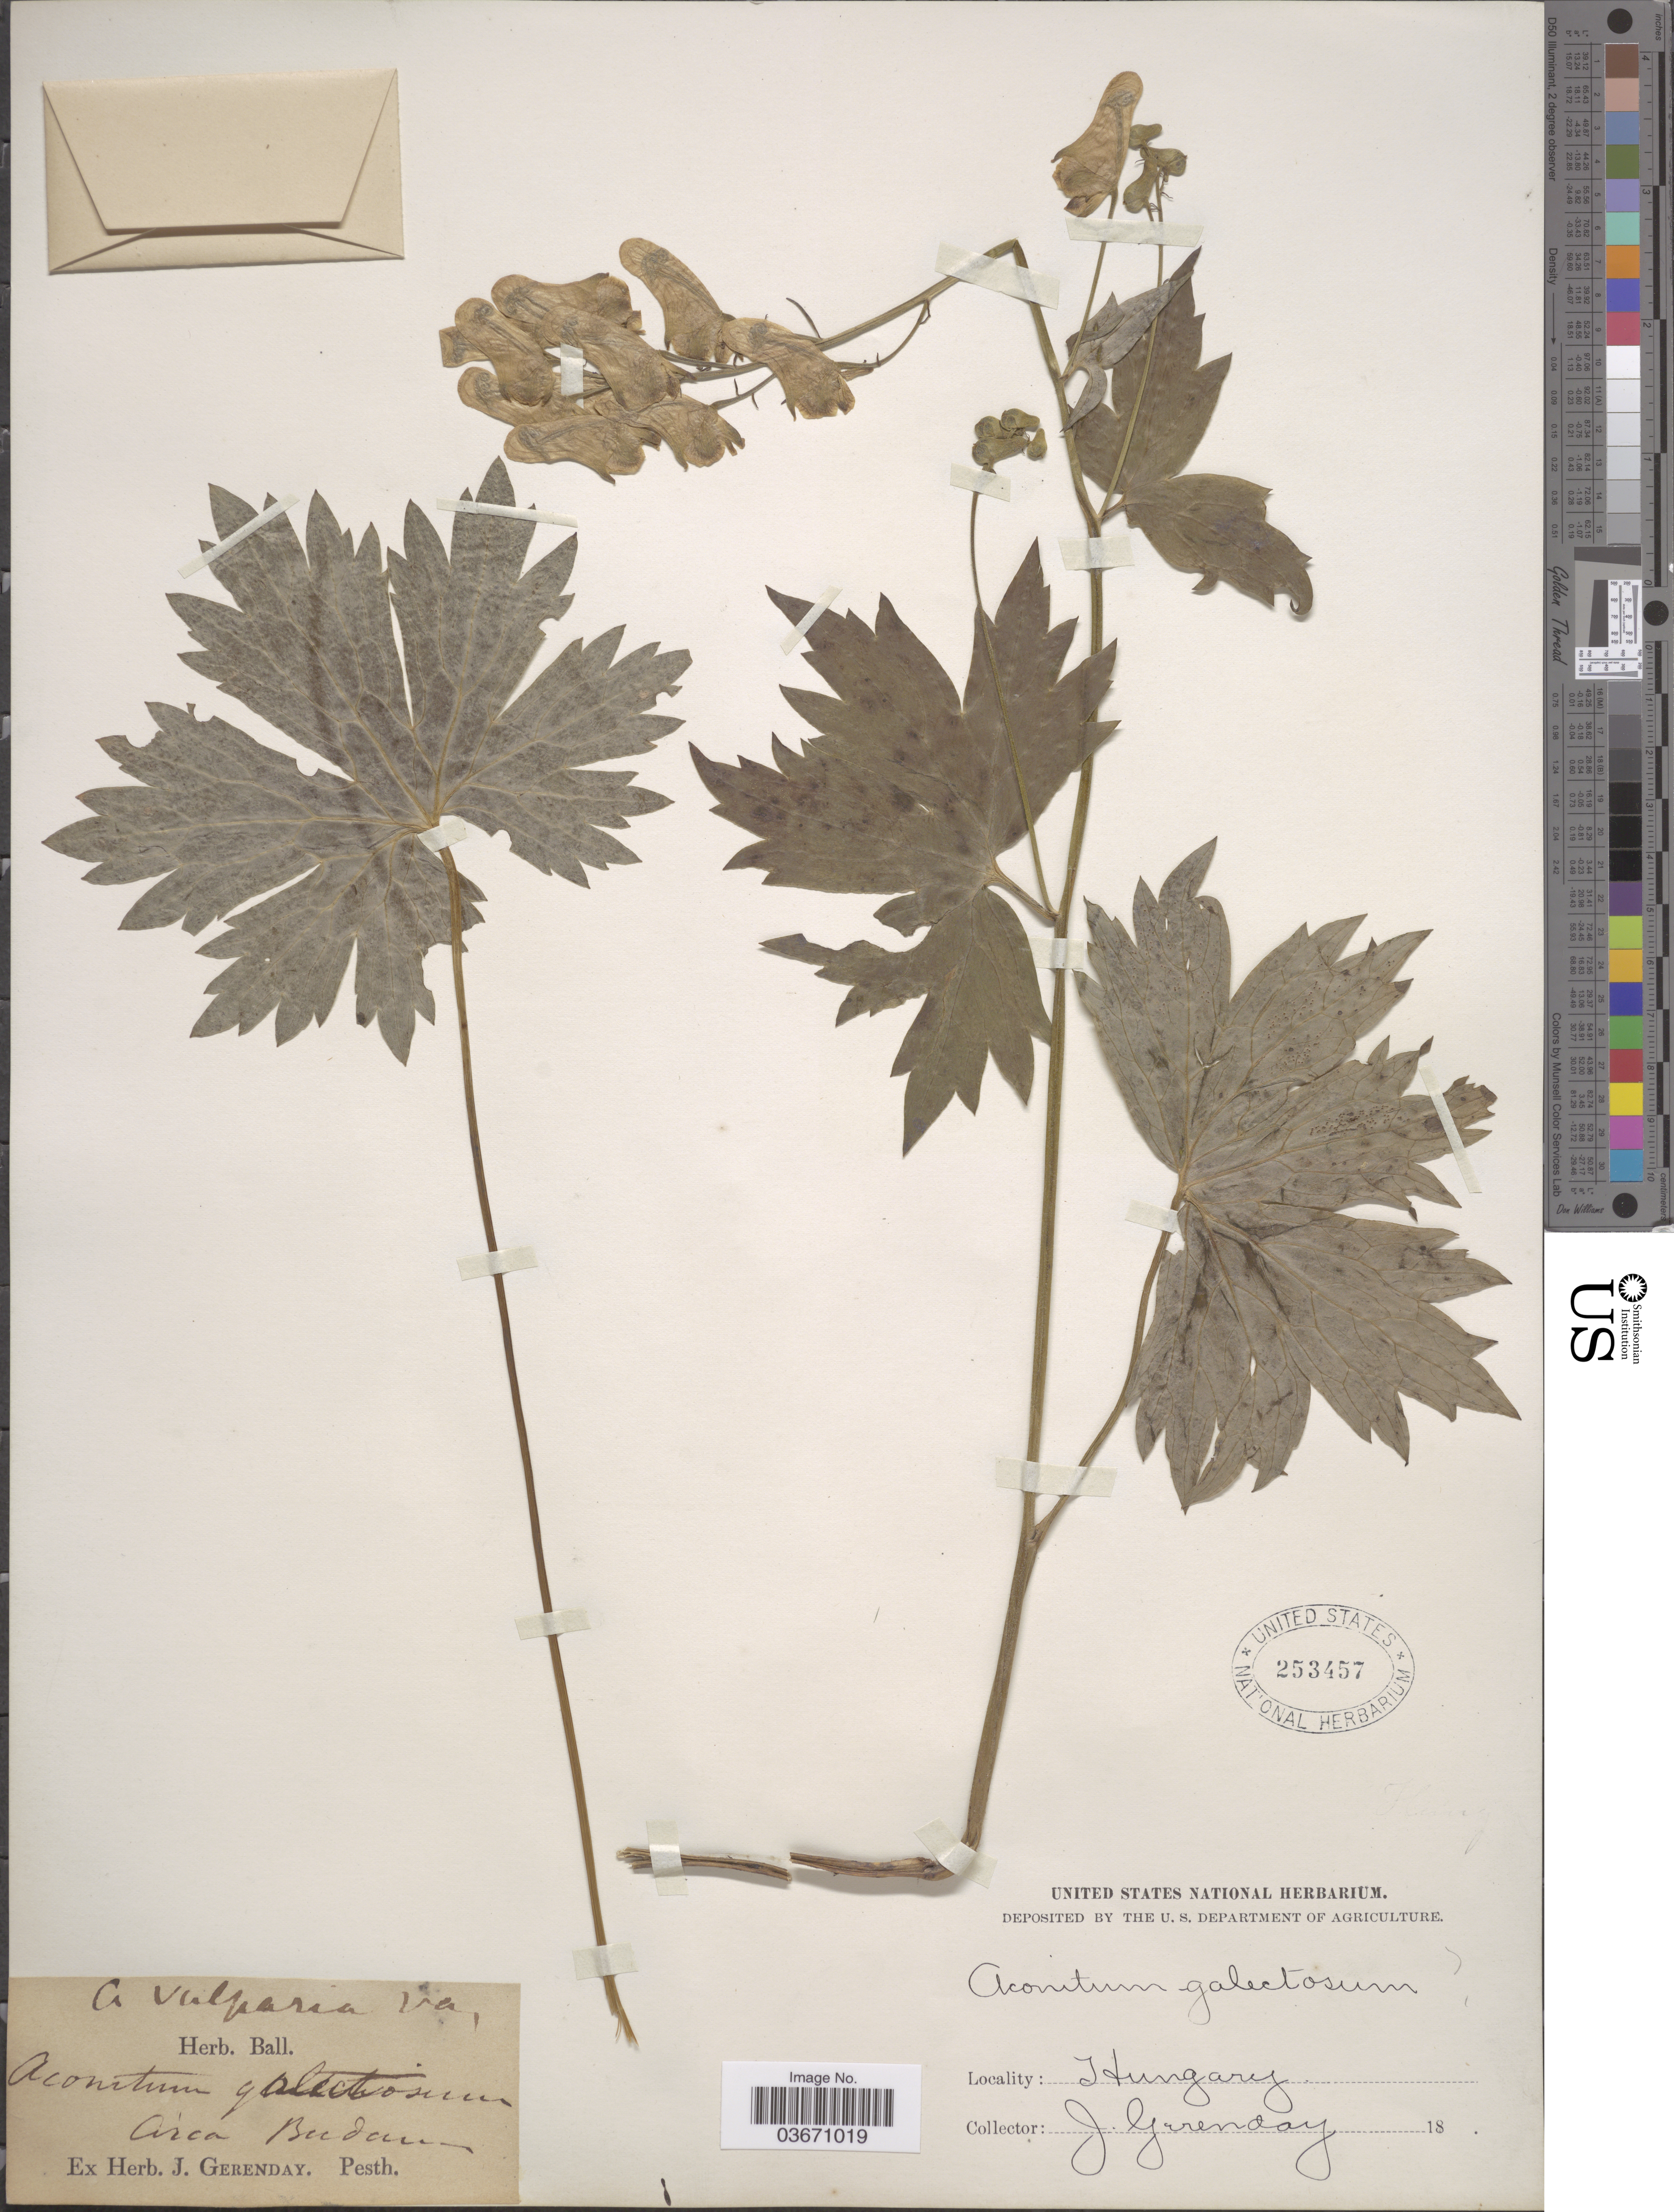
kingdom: Plantae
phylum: Tracheophyta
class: Magnoliopsida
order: Ranunculales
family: Ranunculaceae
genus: Aconitum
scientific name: Aconitum galectonum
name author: Rchb.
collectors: J. Gerenday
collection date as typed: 18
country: Hungary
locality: Circa Budam.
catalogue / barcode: US 253457